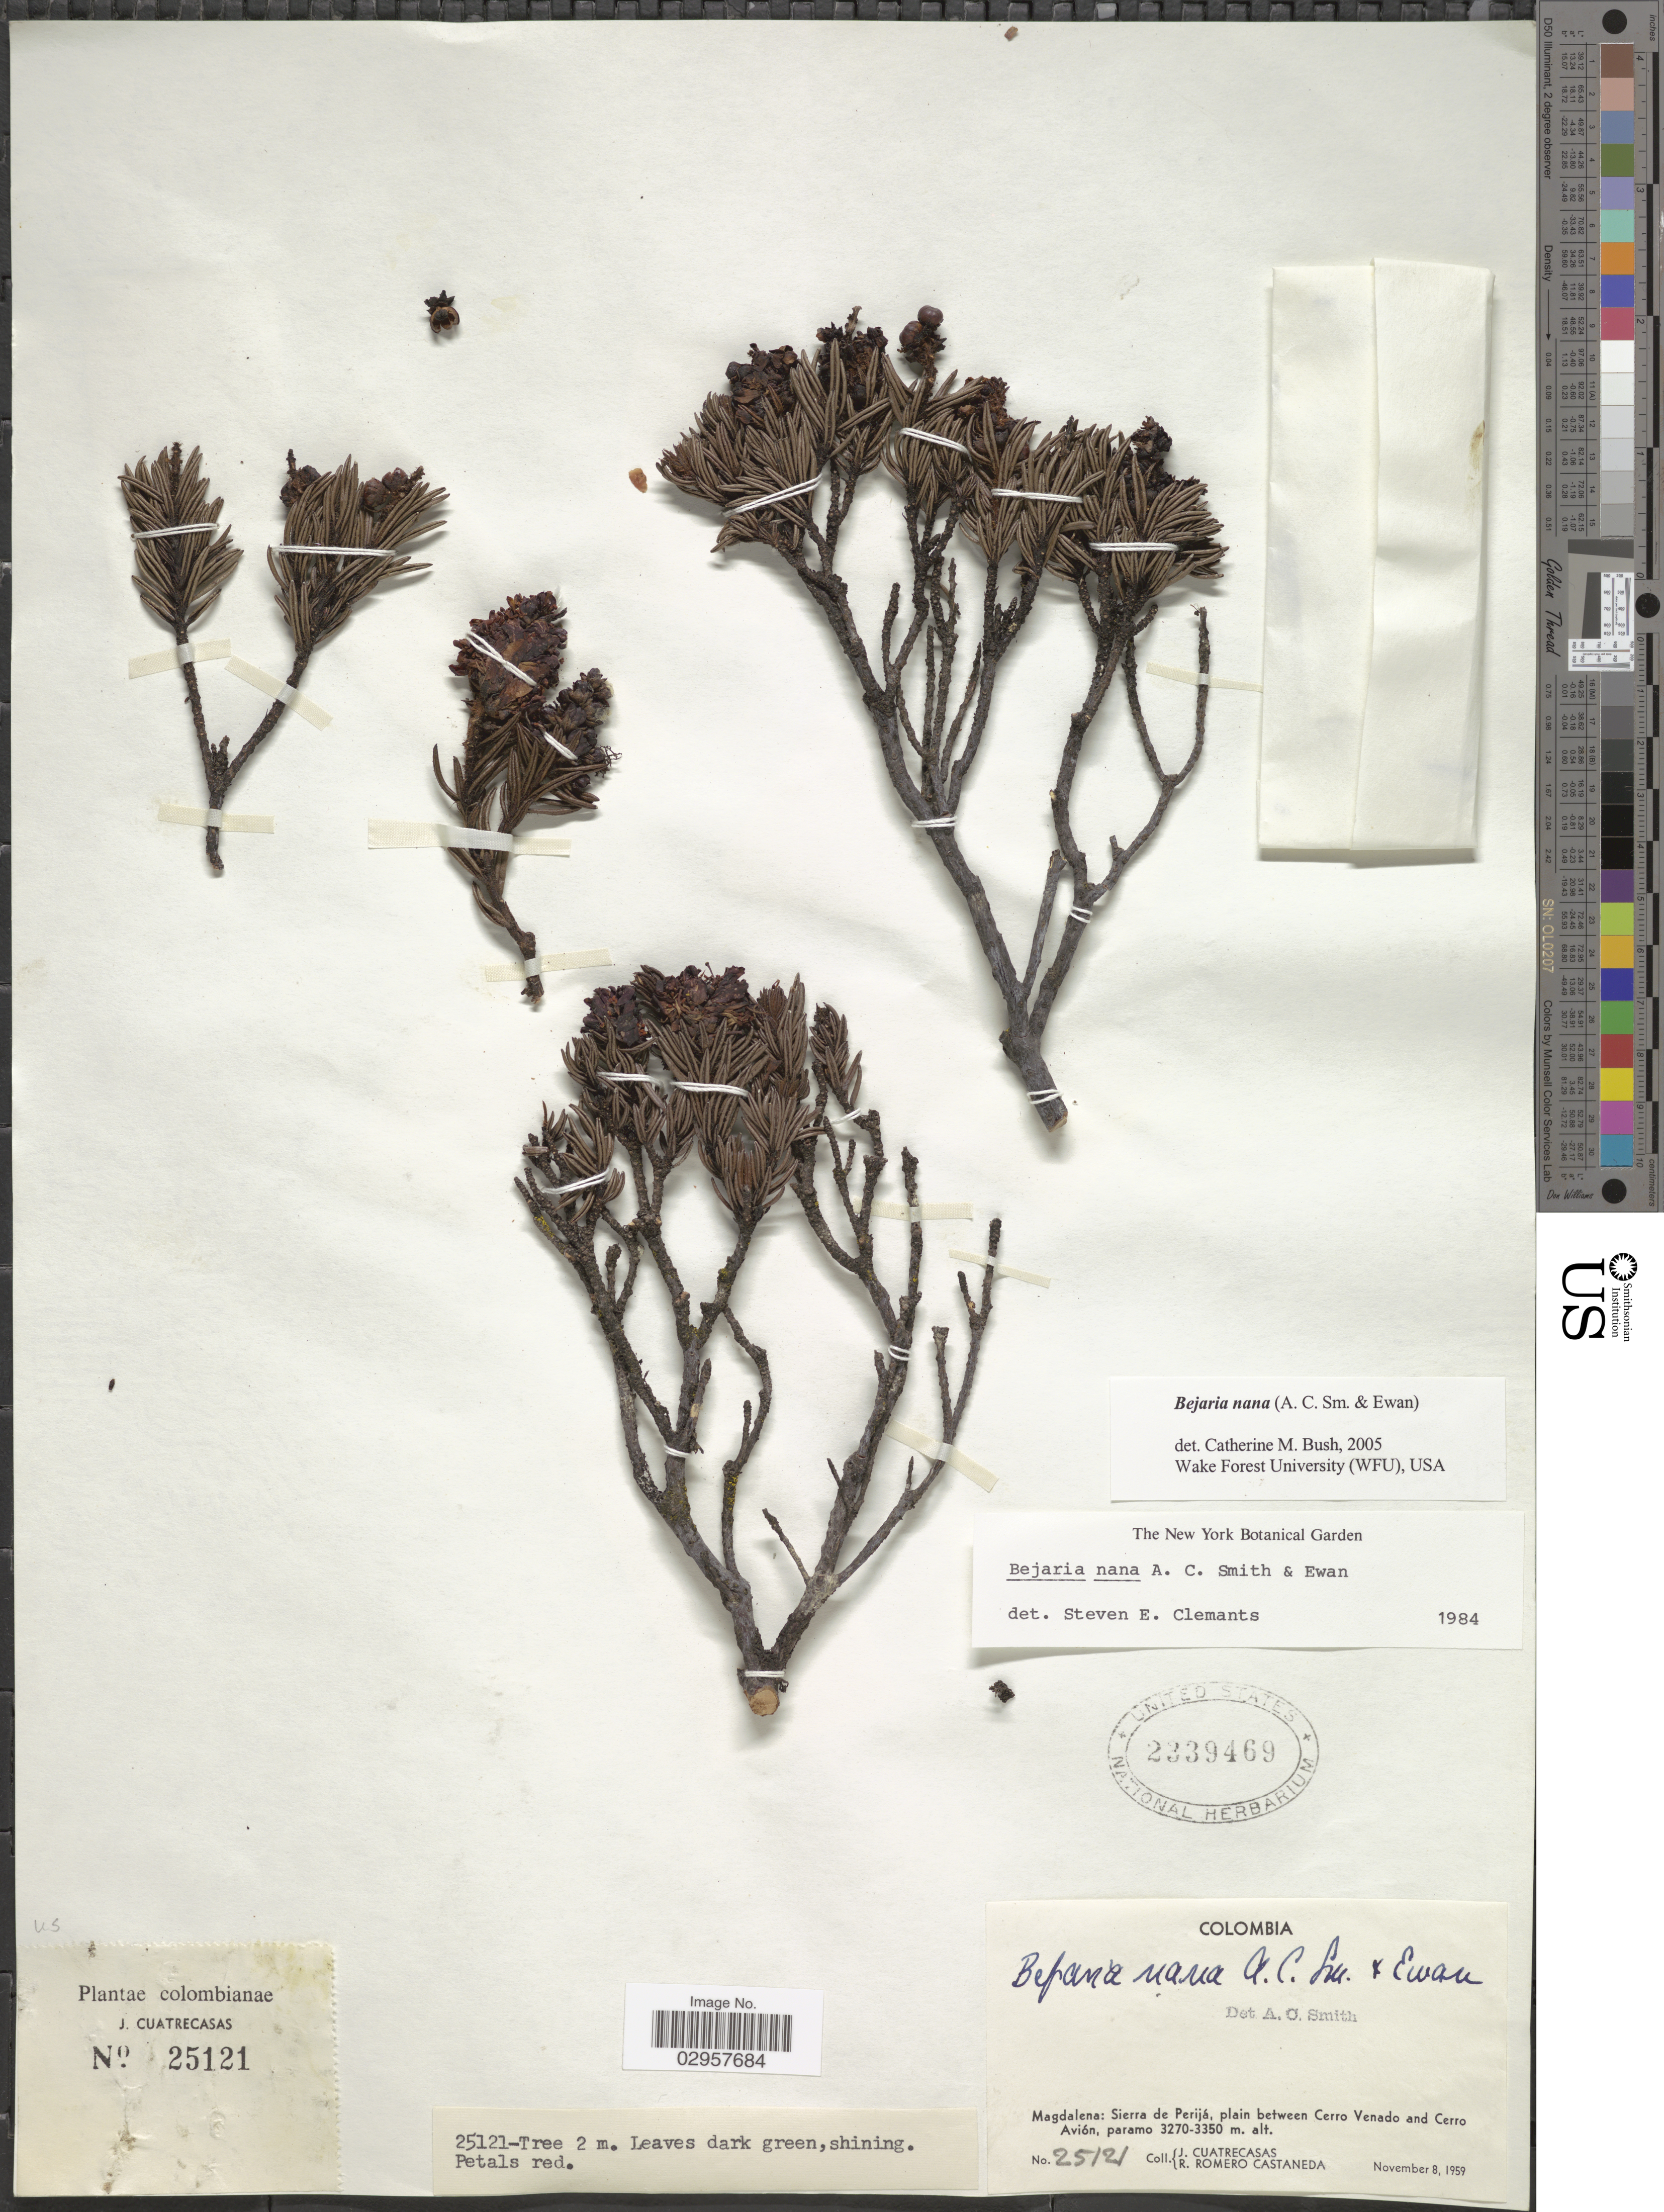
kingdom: Plantae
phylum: Tracheophyta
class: Magnoliopsida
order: Ericales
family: Ericaceae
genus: Bejaria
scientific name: Bejaria nana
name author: A.C. Sm. & Ewan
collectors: J. Cuatrecasas & R. Romero Castañeda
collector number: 25121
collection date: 1959-11-08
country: Colombia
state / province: Magdalena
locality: Sierra de Perijá, plain between Cerro Venado and Cerro Avión.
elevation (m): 3270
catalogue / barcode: US 2339469